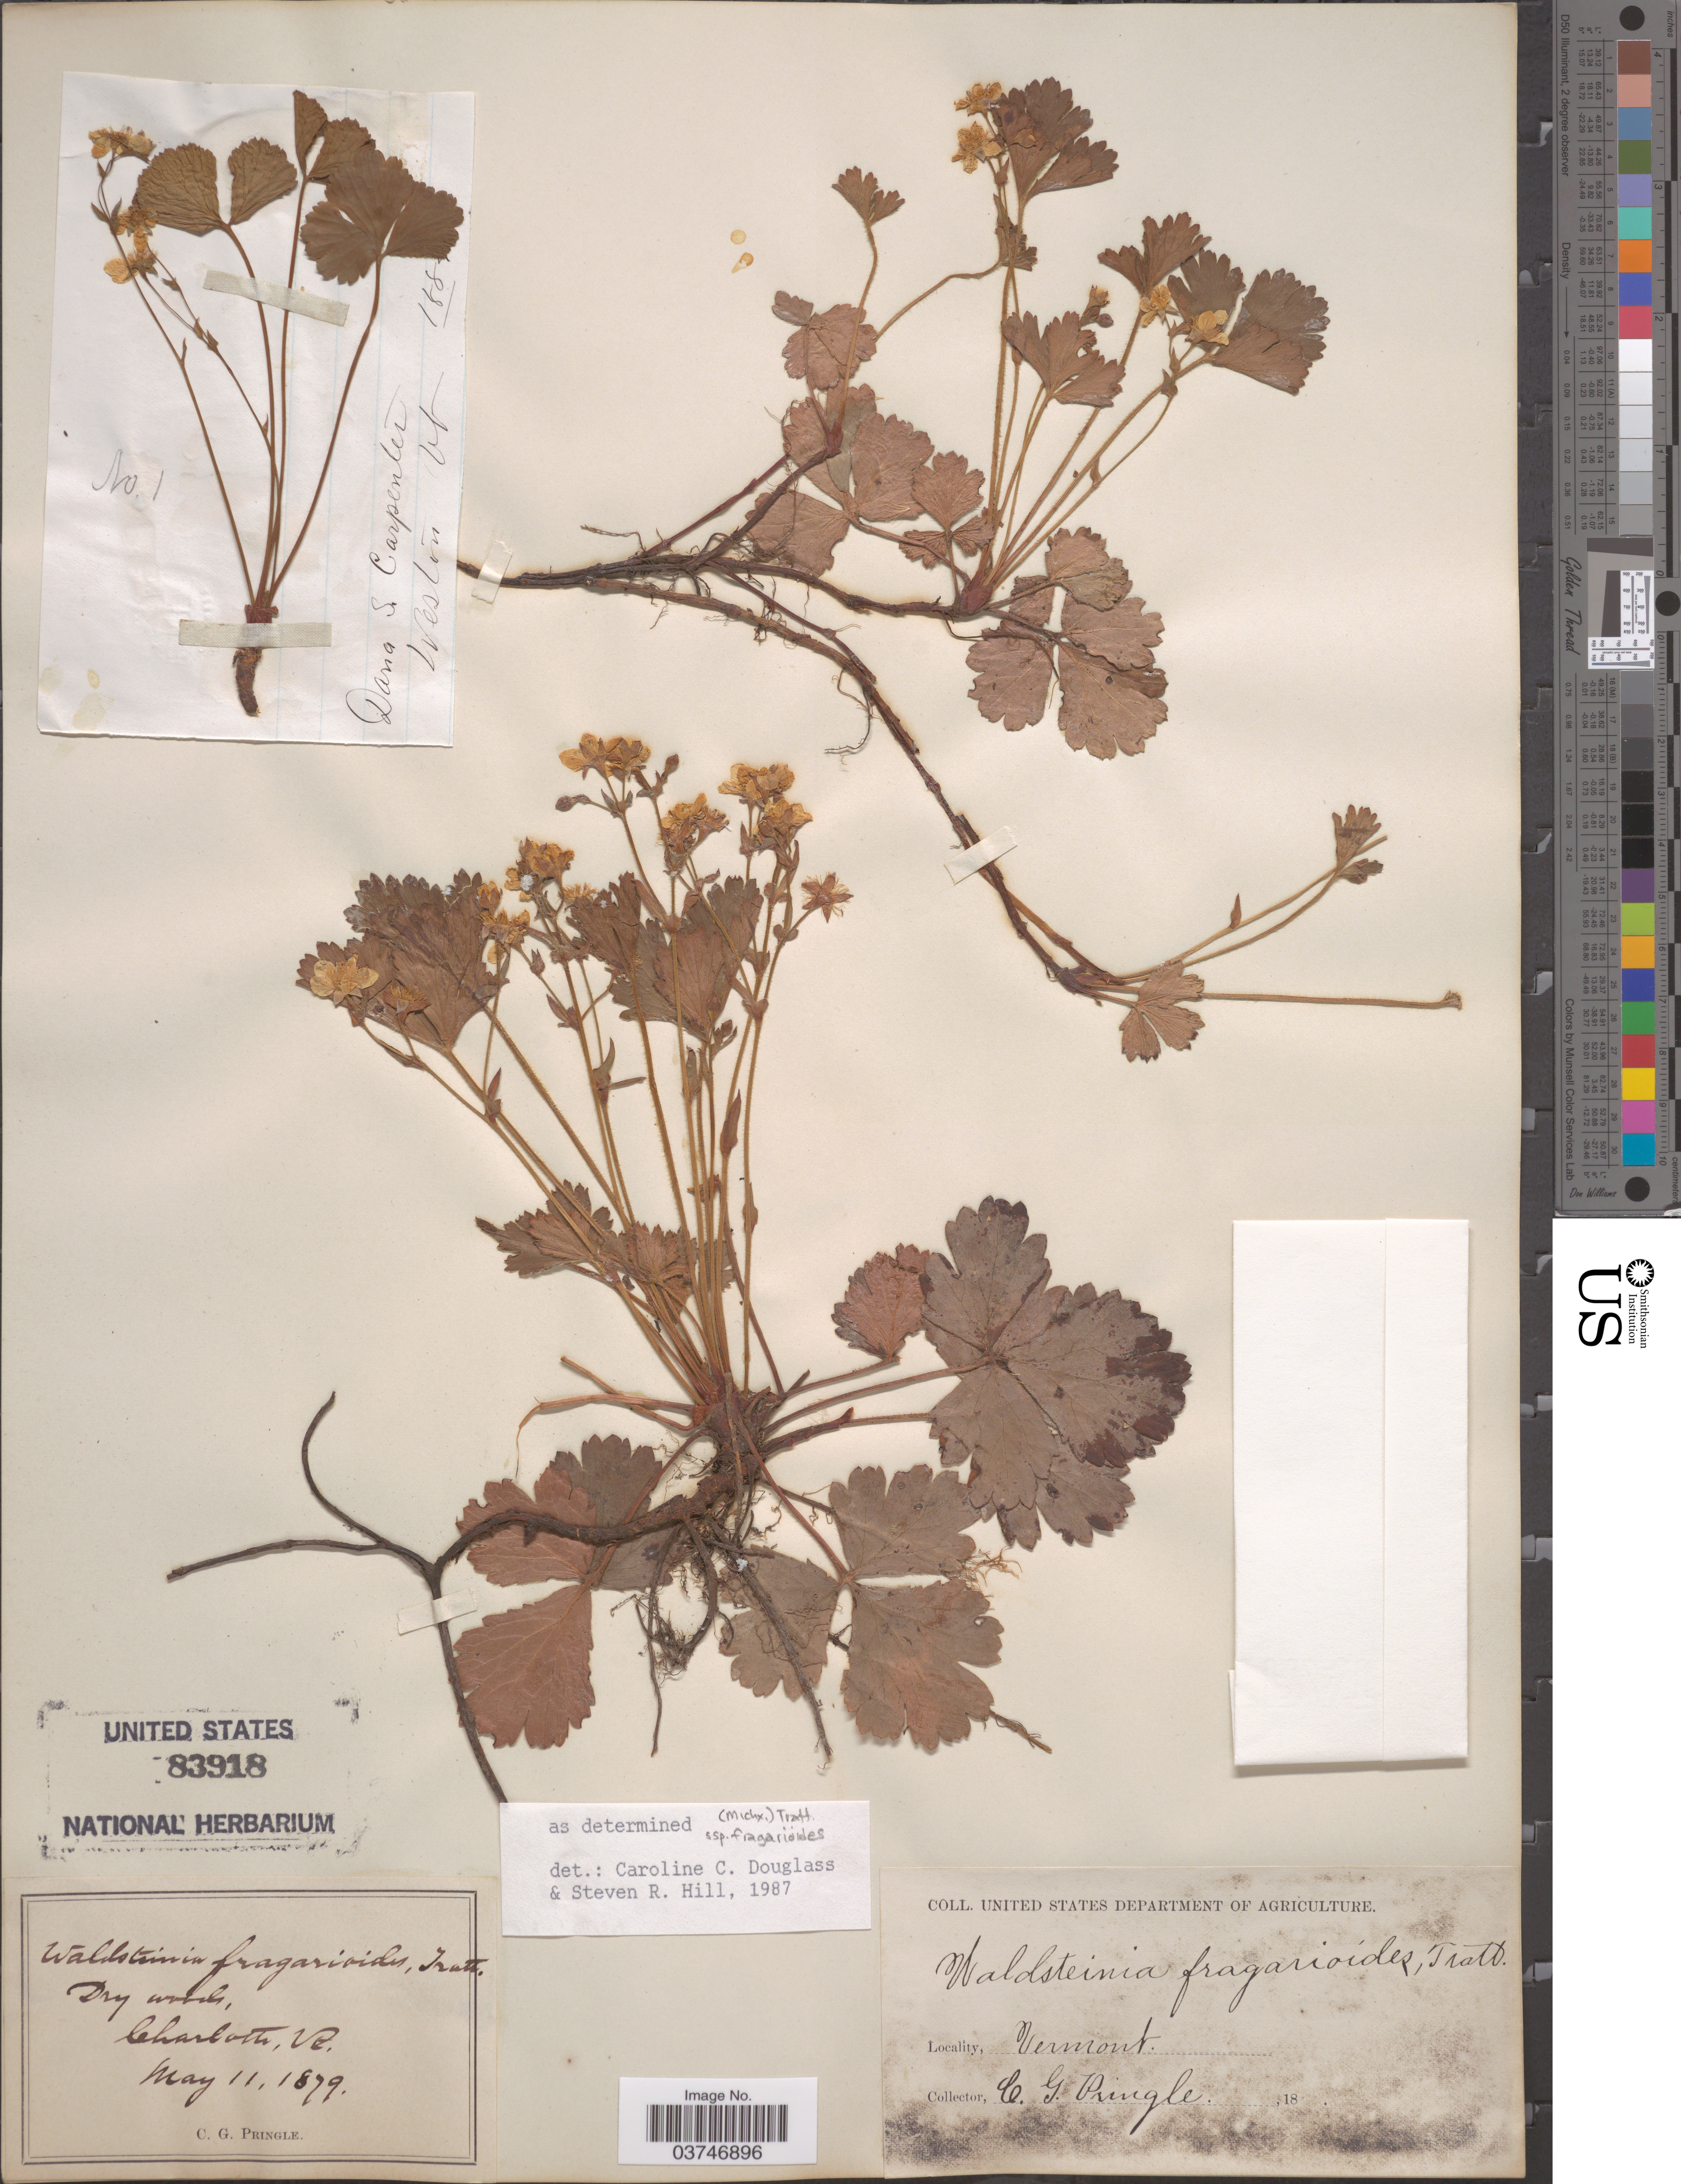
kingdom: Plantae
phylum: Tracheophyta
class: Magnoliopsida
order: Rosales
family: Rosaceae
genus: Waldsteinia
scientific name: Waldsteinia fragarioides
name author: (Michx.) Tratt.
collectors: C. G. Pringle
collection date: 1879-05-11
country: United States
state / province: Vermont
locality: Charlotte.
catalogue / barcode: US 83918